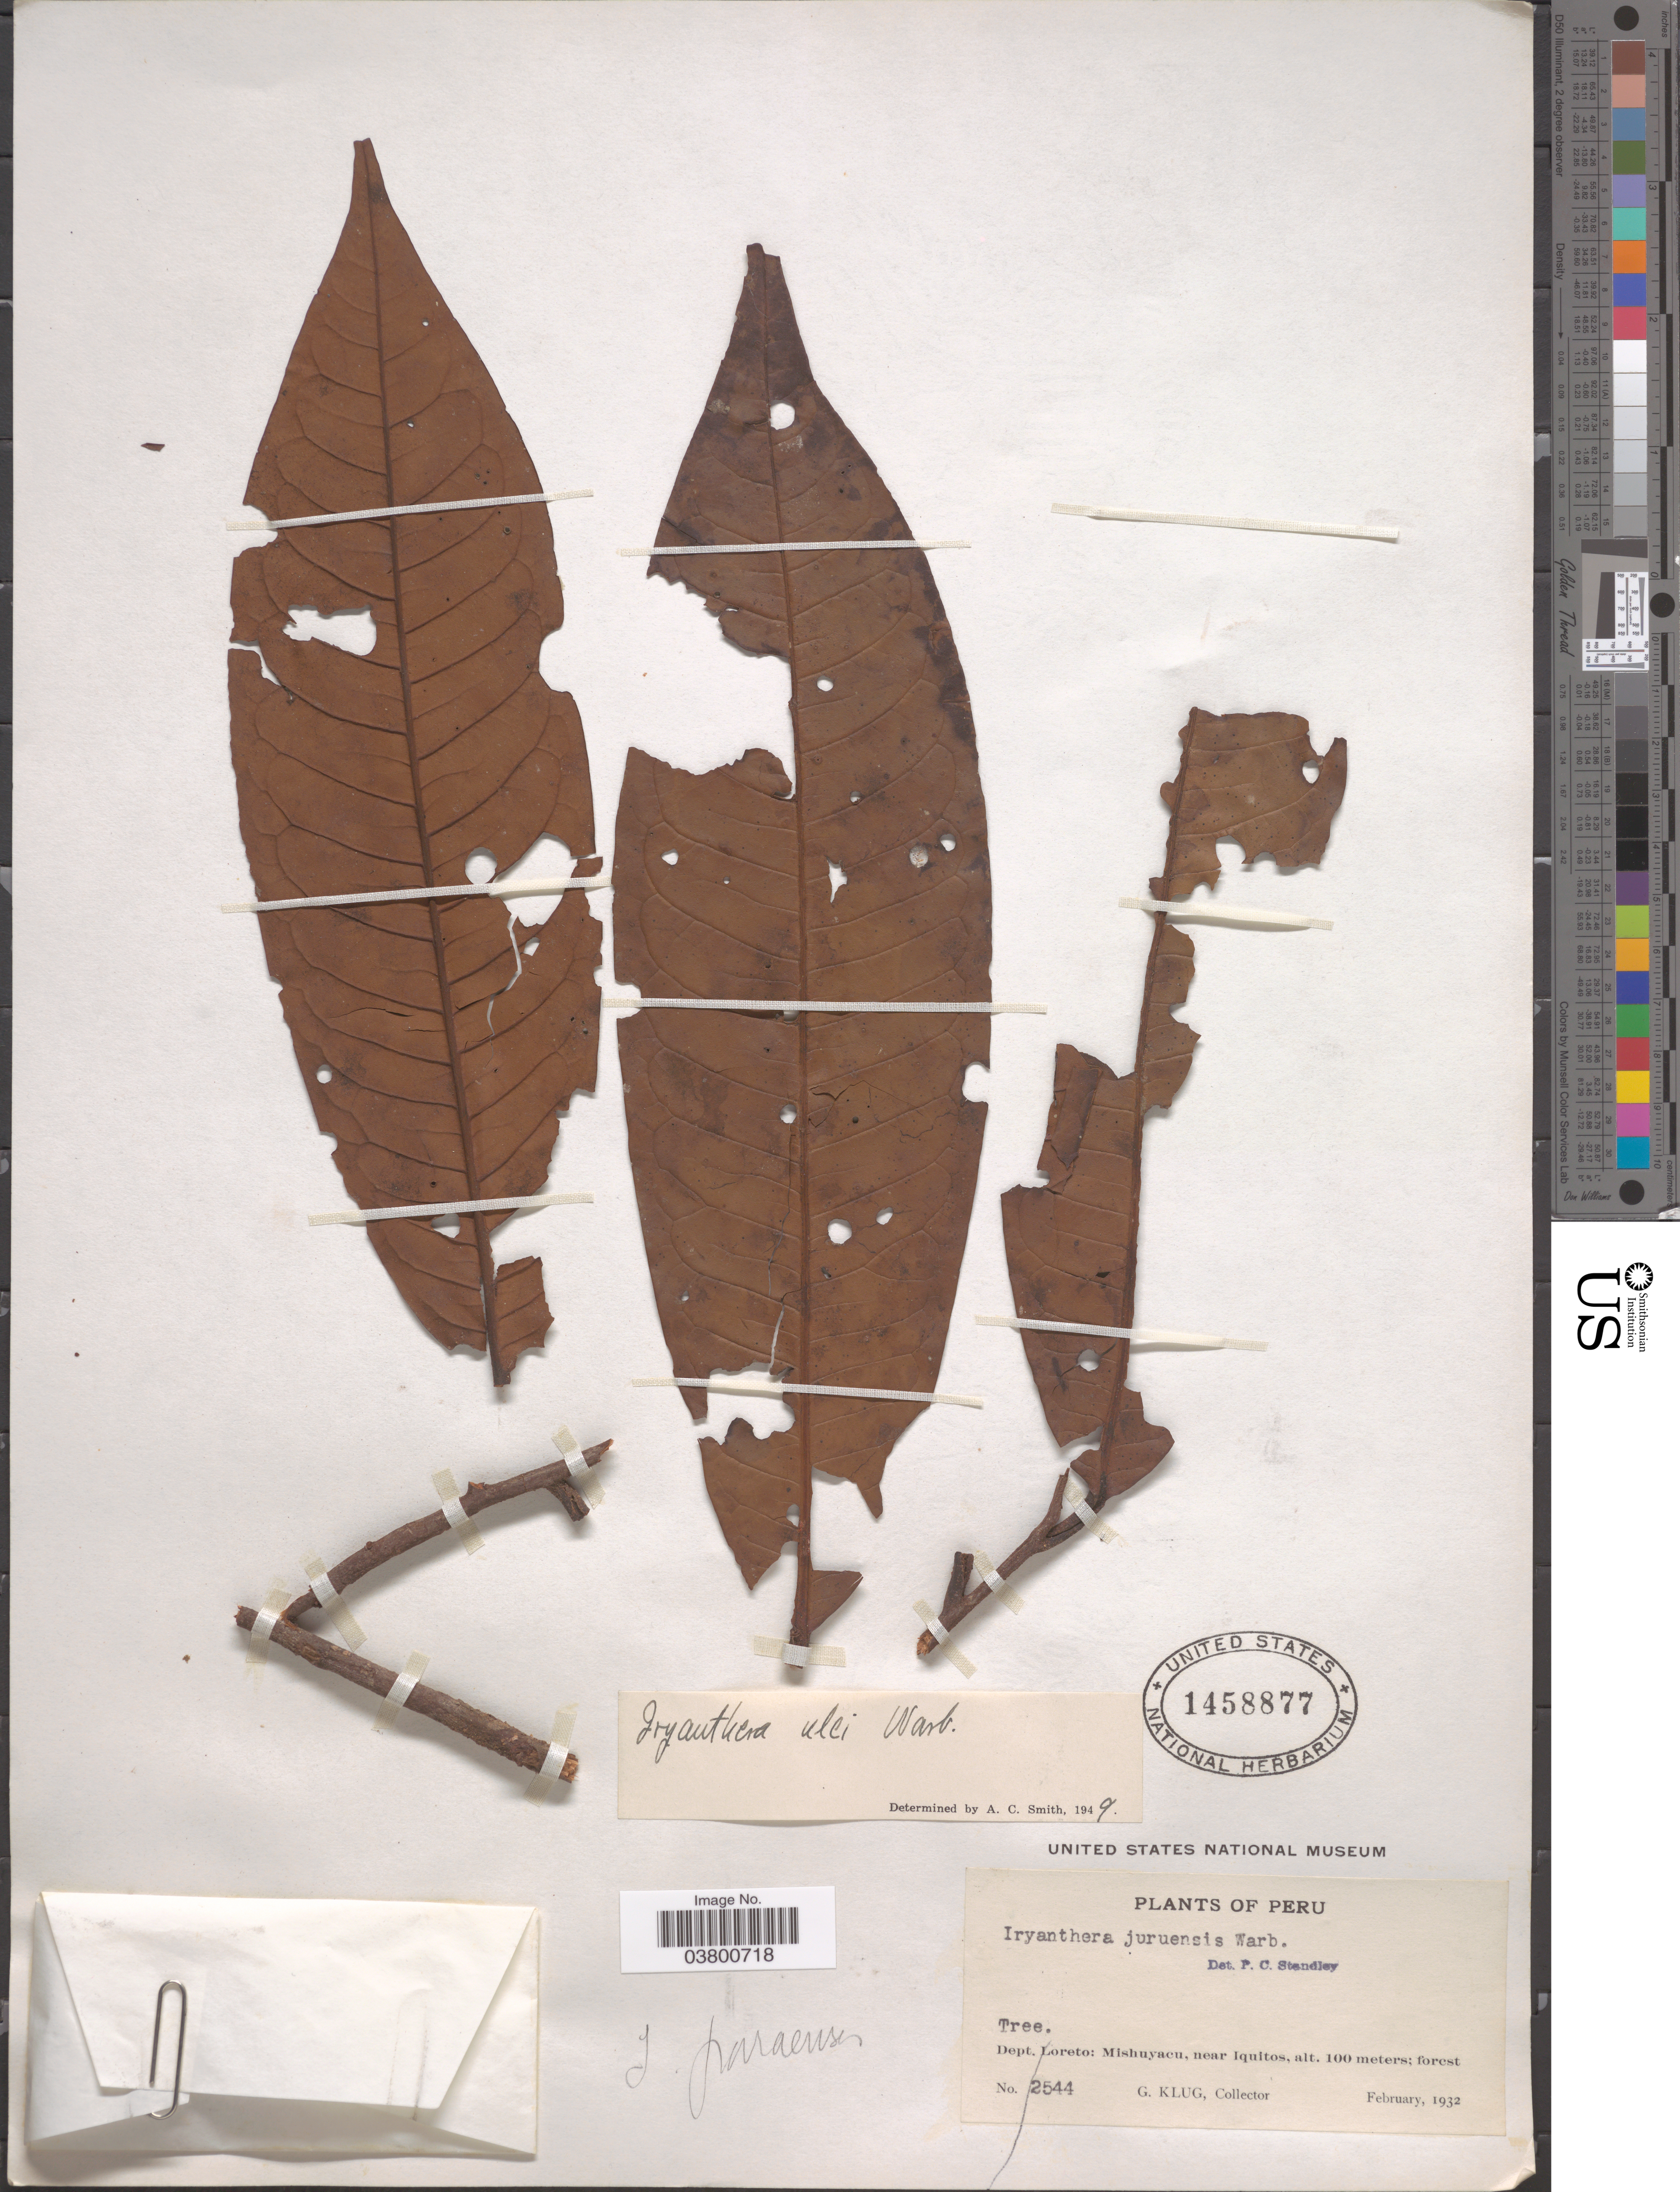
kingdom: Plantae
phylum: Tracheophyta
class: Magnoliopsida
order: Magnoliales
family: Myristicaceae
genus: Iryanthera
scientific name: Iryanthera ulei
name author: Warb.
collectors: G. Klug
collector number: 2544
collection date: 1932-02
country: Peru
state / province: Loreto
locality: Dept. Loreto: Mishuyacu, near Iquitos.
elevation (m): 100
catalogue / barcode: US 1458877